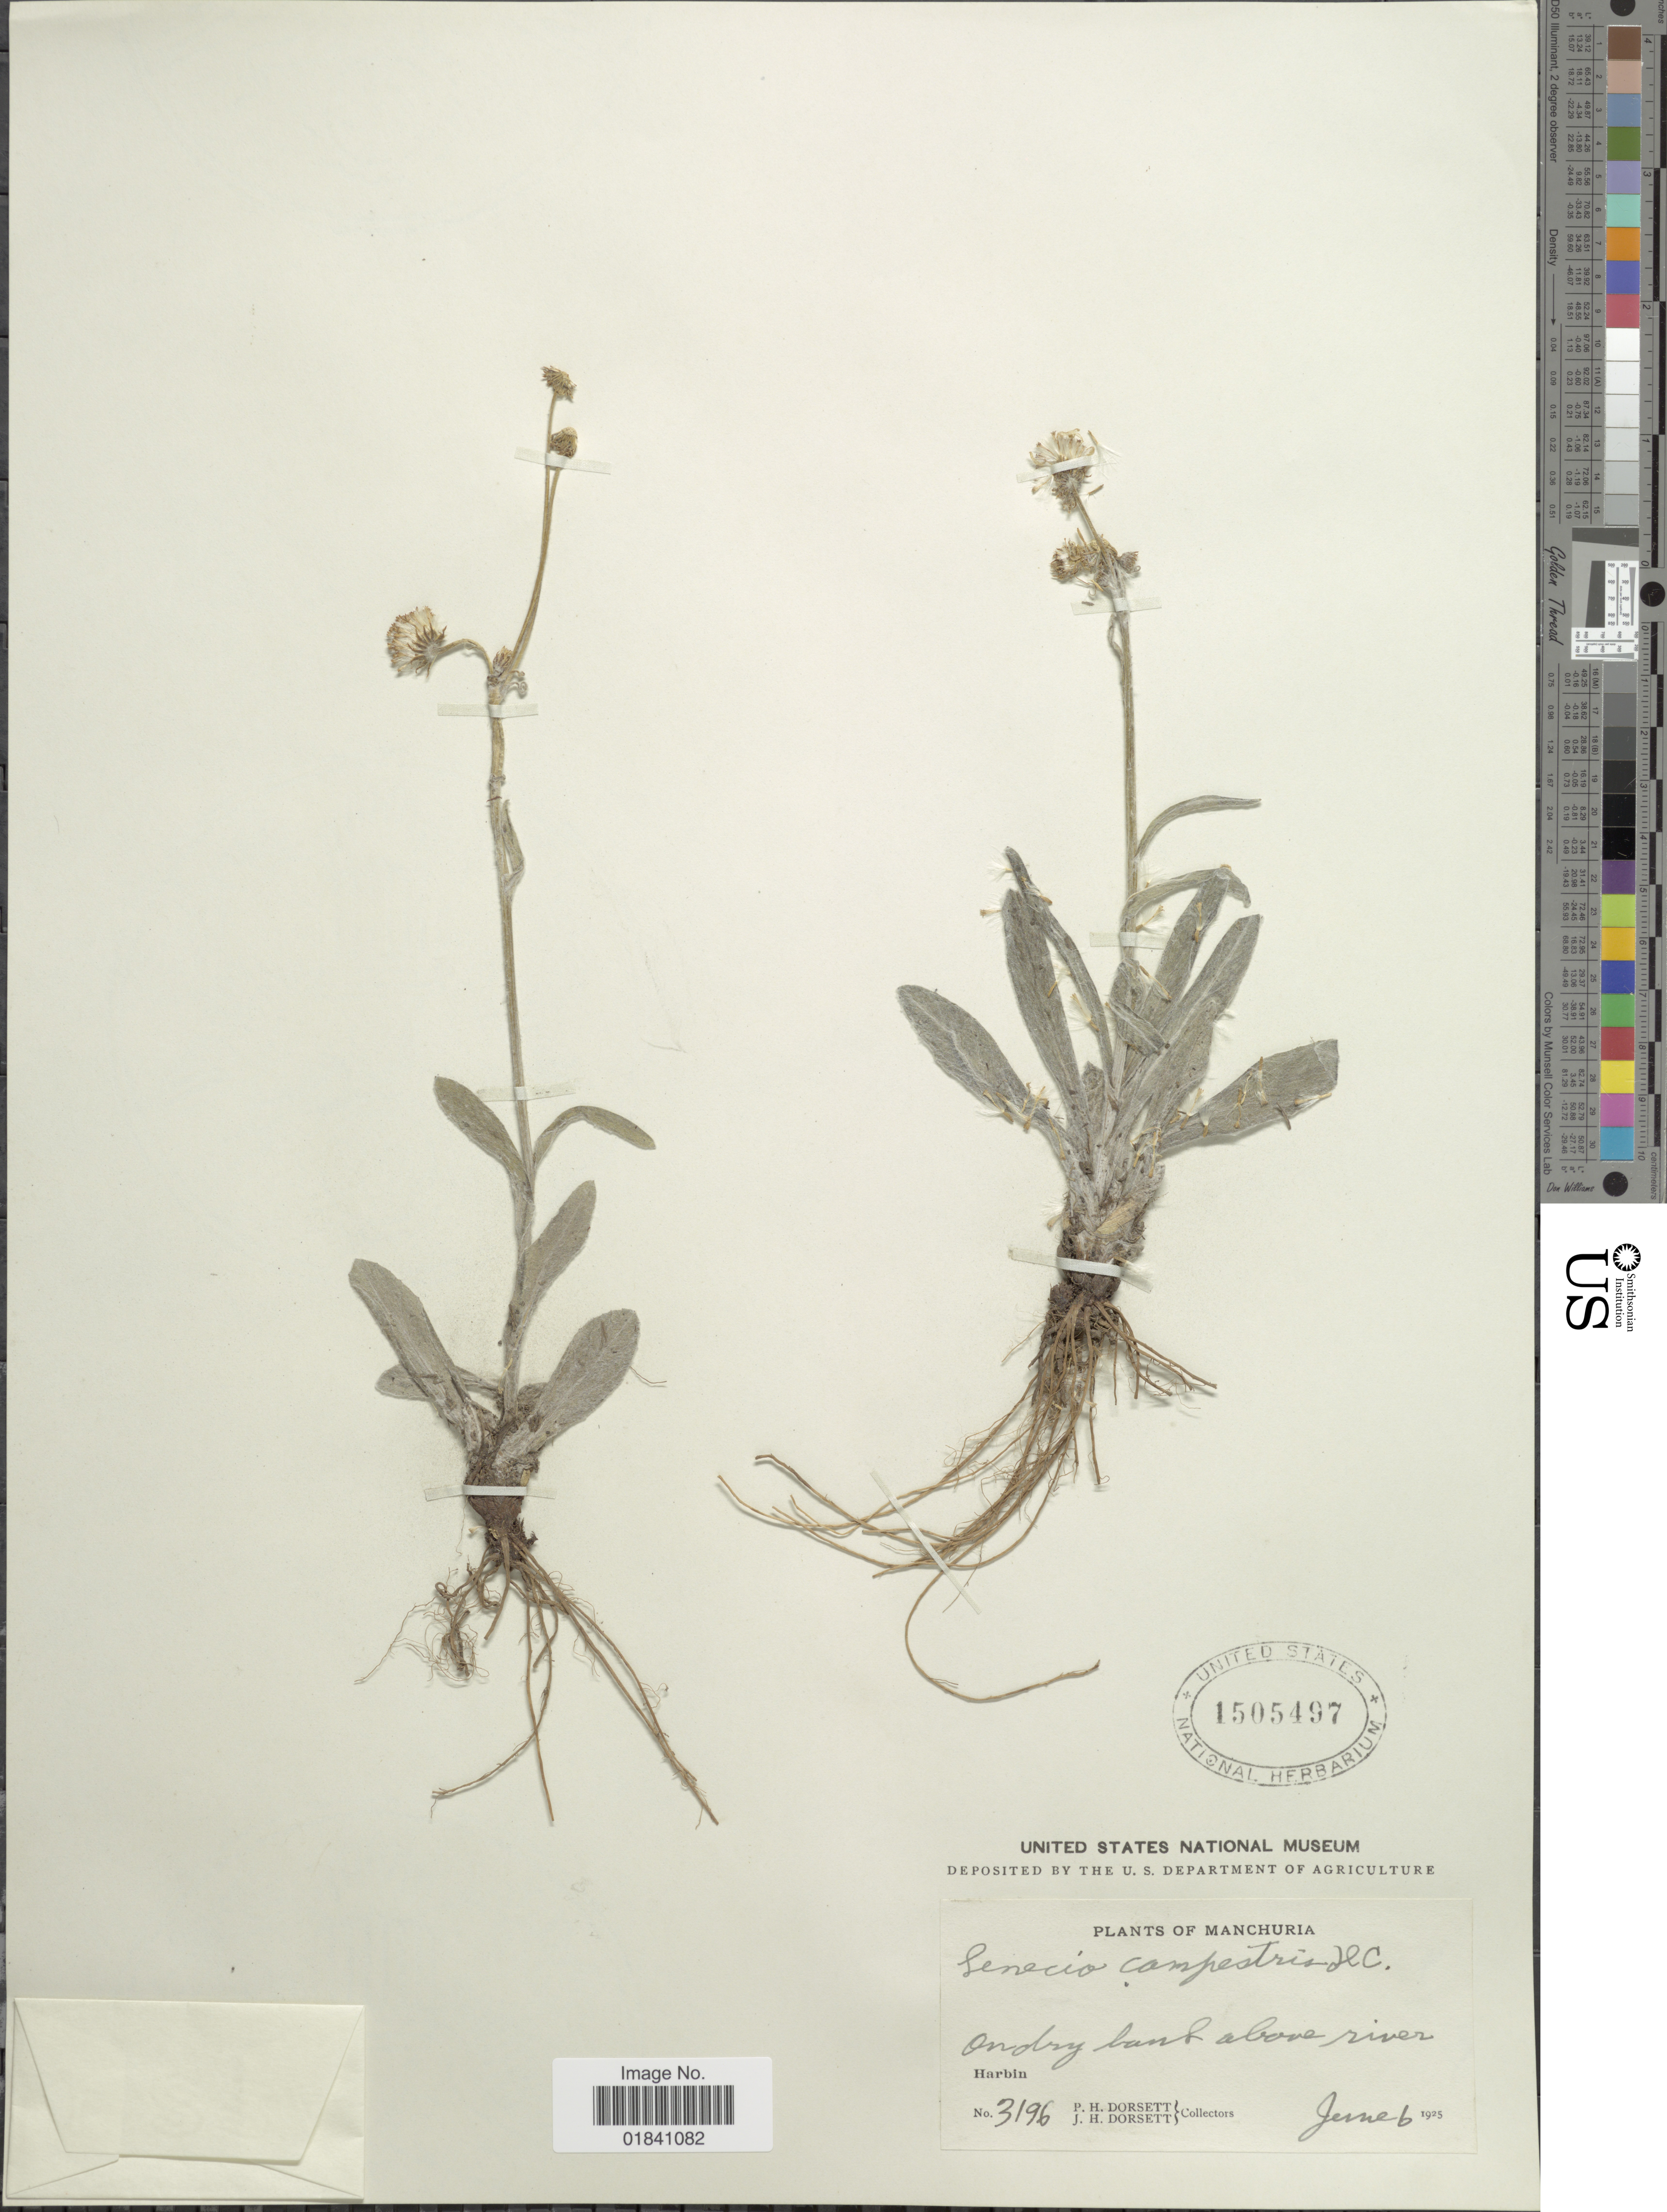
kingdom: Plantae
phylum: Tracheophyta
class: Magnoliopsida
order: Asterales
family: Asteraceae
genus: Senecio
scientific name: Senecio campestris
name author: DC.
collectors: P. H. Dorsett & J. Dorsett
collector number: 3196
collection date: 1925-06-06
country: China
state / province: Heilongjiang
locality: Manchuria. Harbin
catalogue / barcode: US 1505497